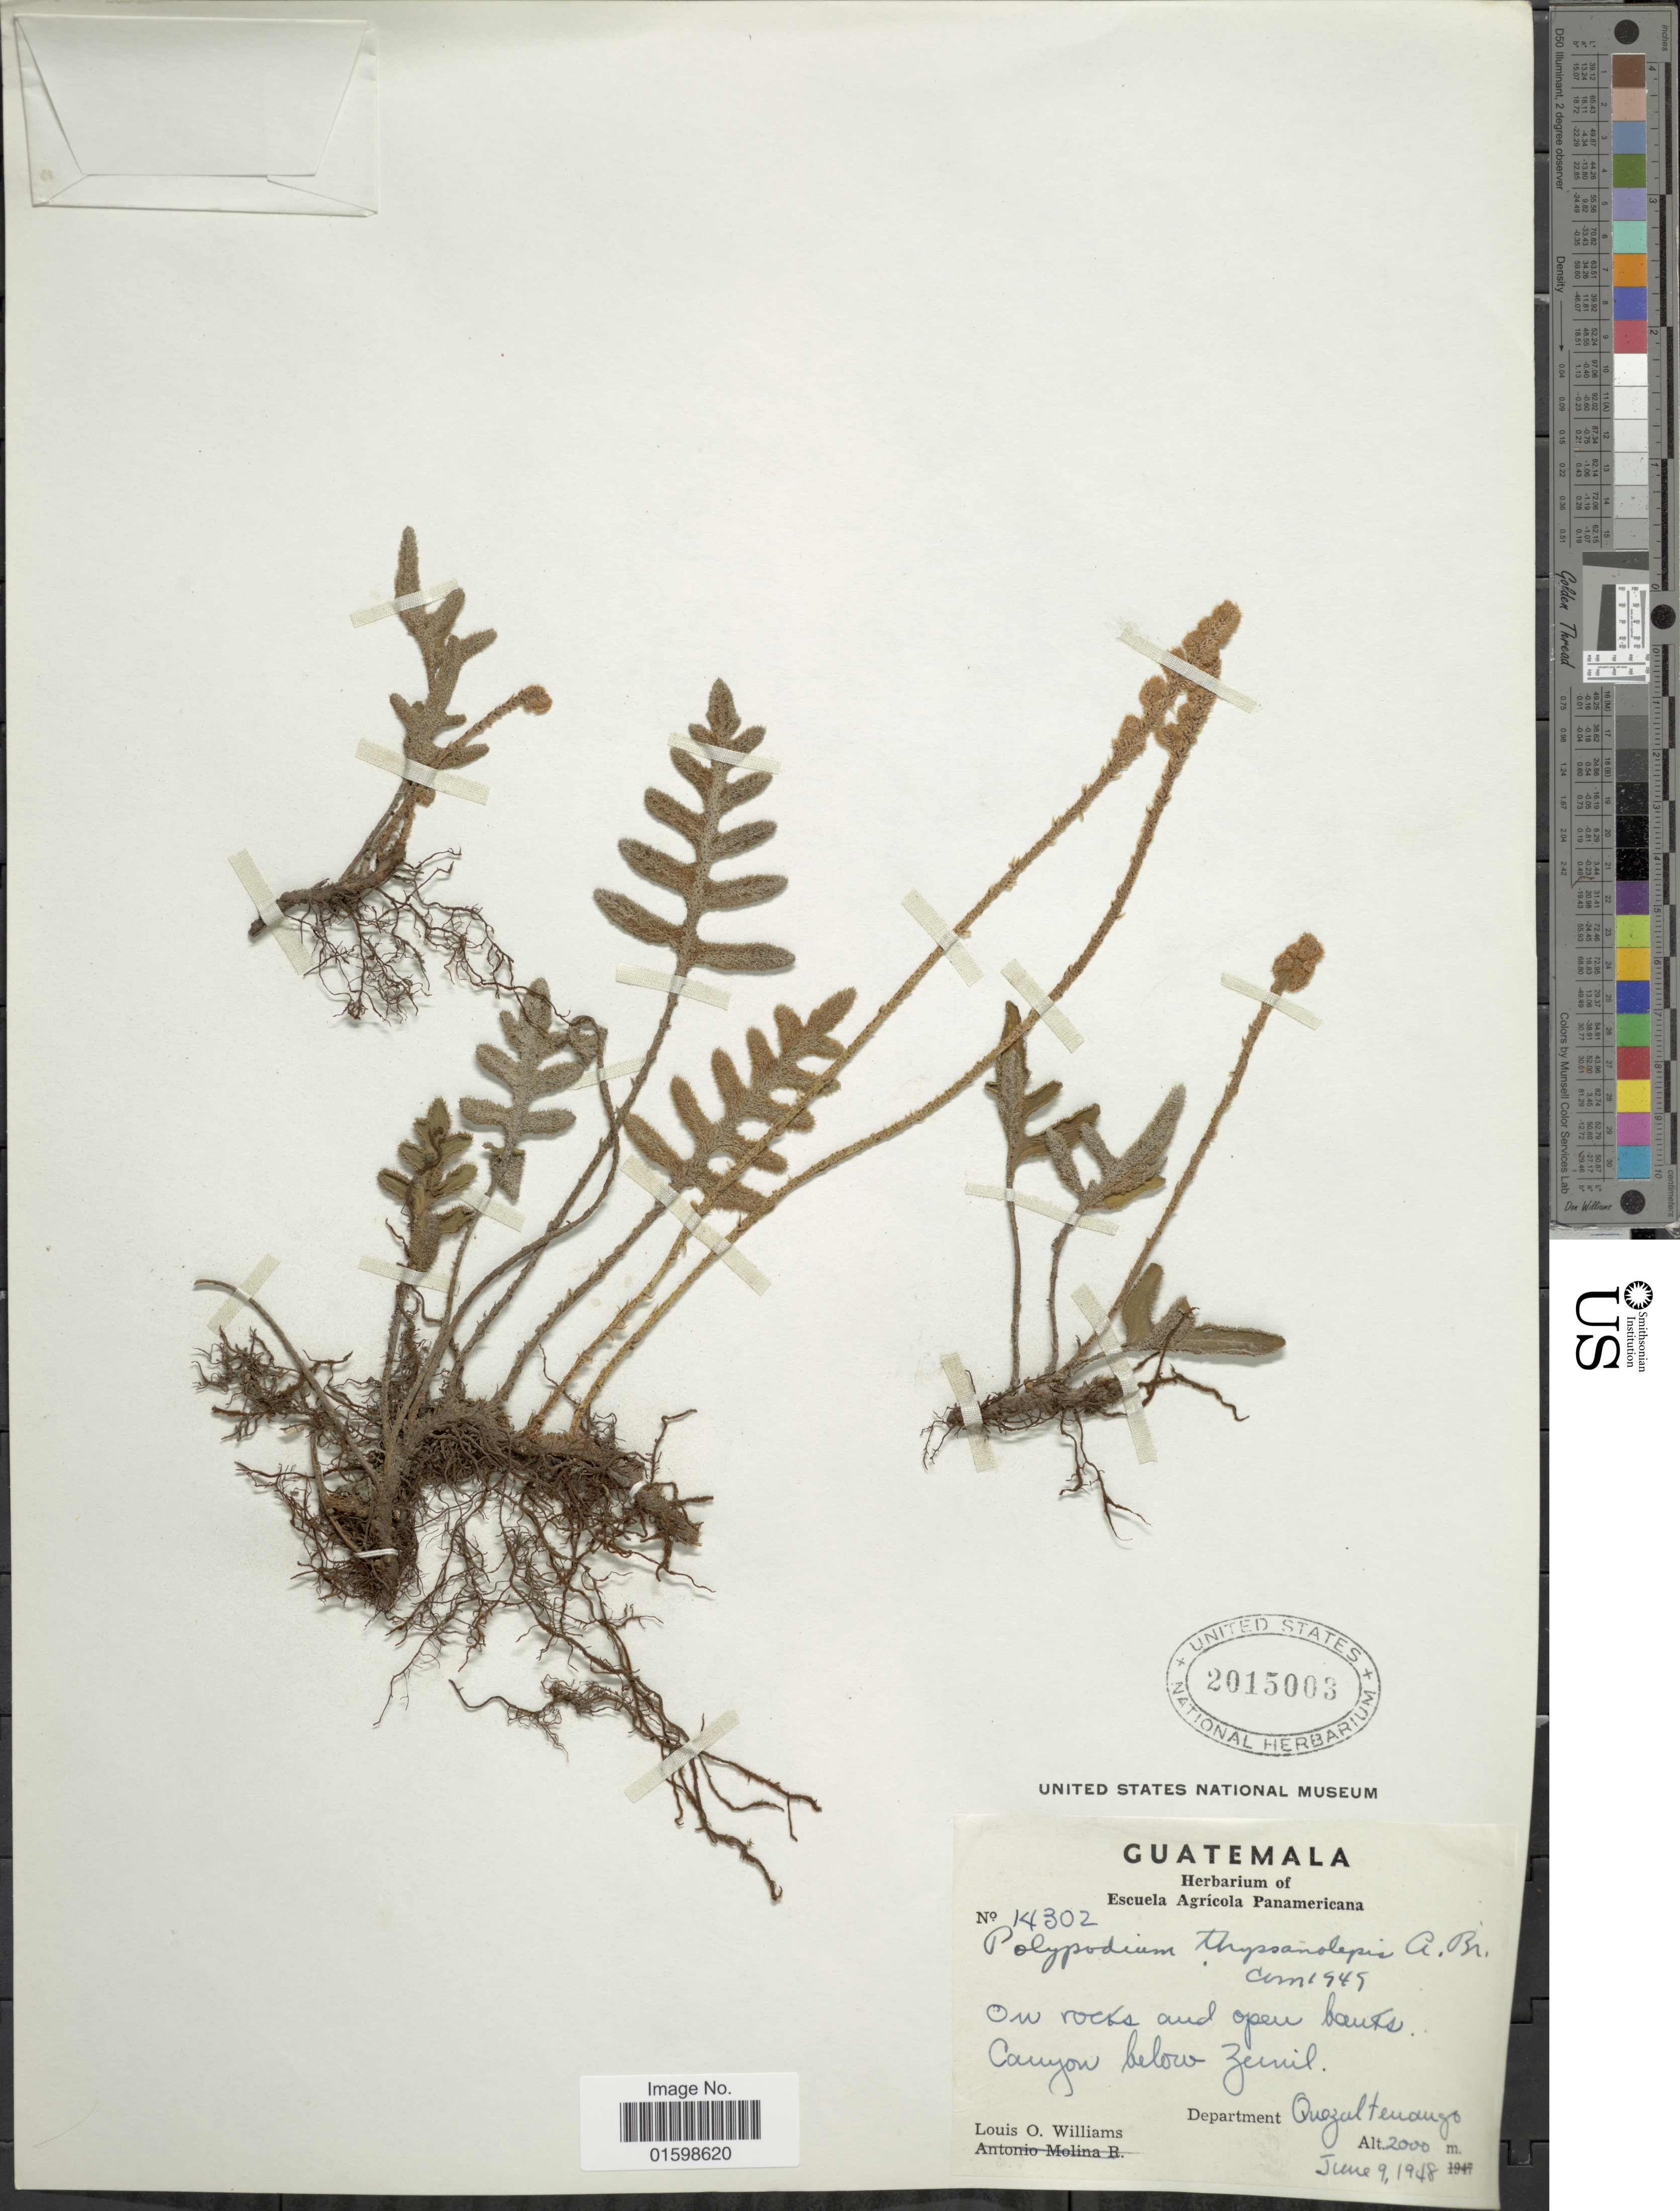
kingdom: Plantae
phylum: Tracheophyta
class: Polypodiopsida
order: Polypodiales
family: Polypodiaceae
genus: Pleopeltis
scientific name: Pleopeltis thyssanolepis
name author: (A. Braun ex Klotzsch) E.G. Andrews & Windham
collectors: L. O. Williams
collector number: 14302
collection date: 1948-06-09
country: Guatemala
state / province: Quetzaltenango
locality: On rocks and open banks, canyon below Zunil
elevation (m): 2000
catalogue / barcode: US 2015003